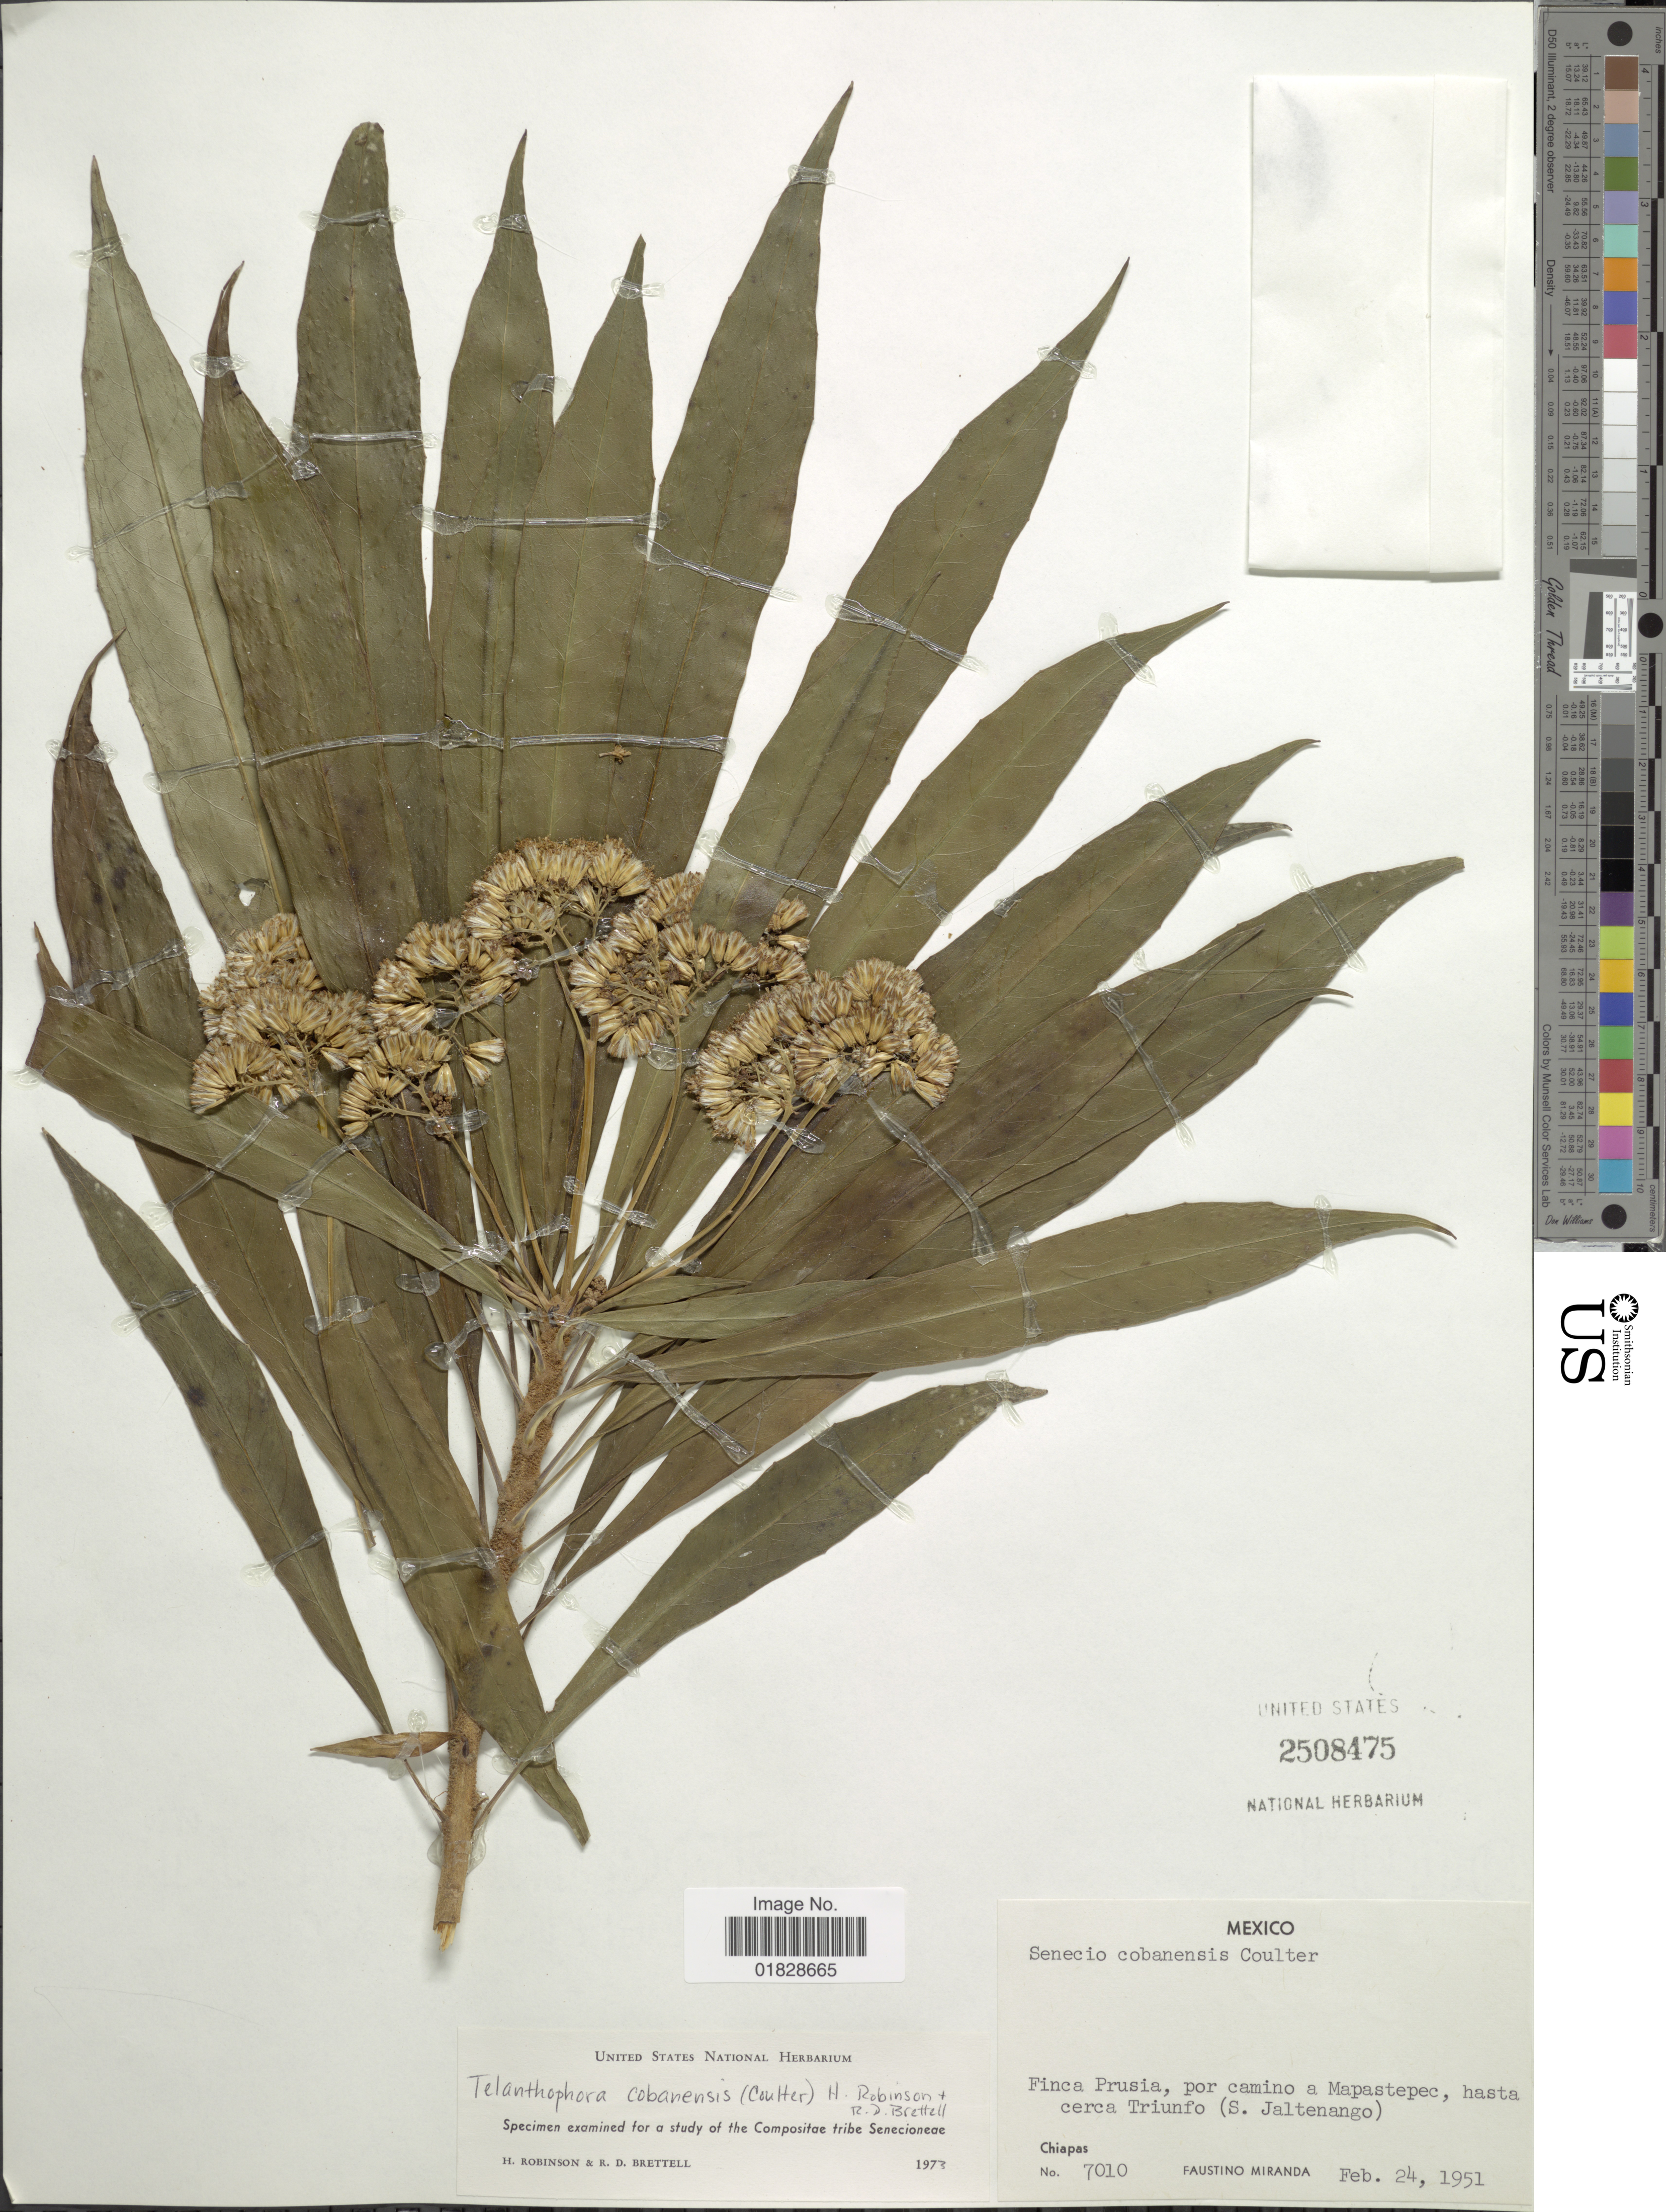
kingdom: Plantae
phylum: Tracheophyta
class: Magnoliopsida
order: Asterales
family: Asteraceae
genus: Telanthophora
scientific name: Telanthophora cobanensis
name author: (J.M. Coult.) H. Rob. & Brettell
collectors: F. Miranda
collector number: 7010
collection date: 1951-02-24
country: Mexico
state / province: Chiapas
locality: Finca Prusia, por camino a Mapastepec, hasta cerca Triunfo (S. Jaltenango). Chiapas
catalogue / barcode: US 2508475